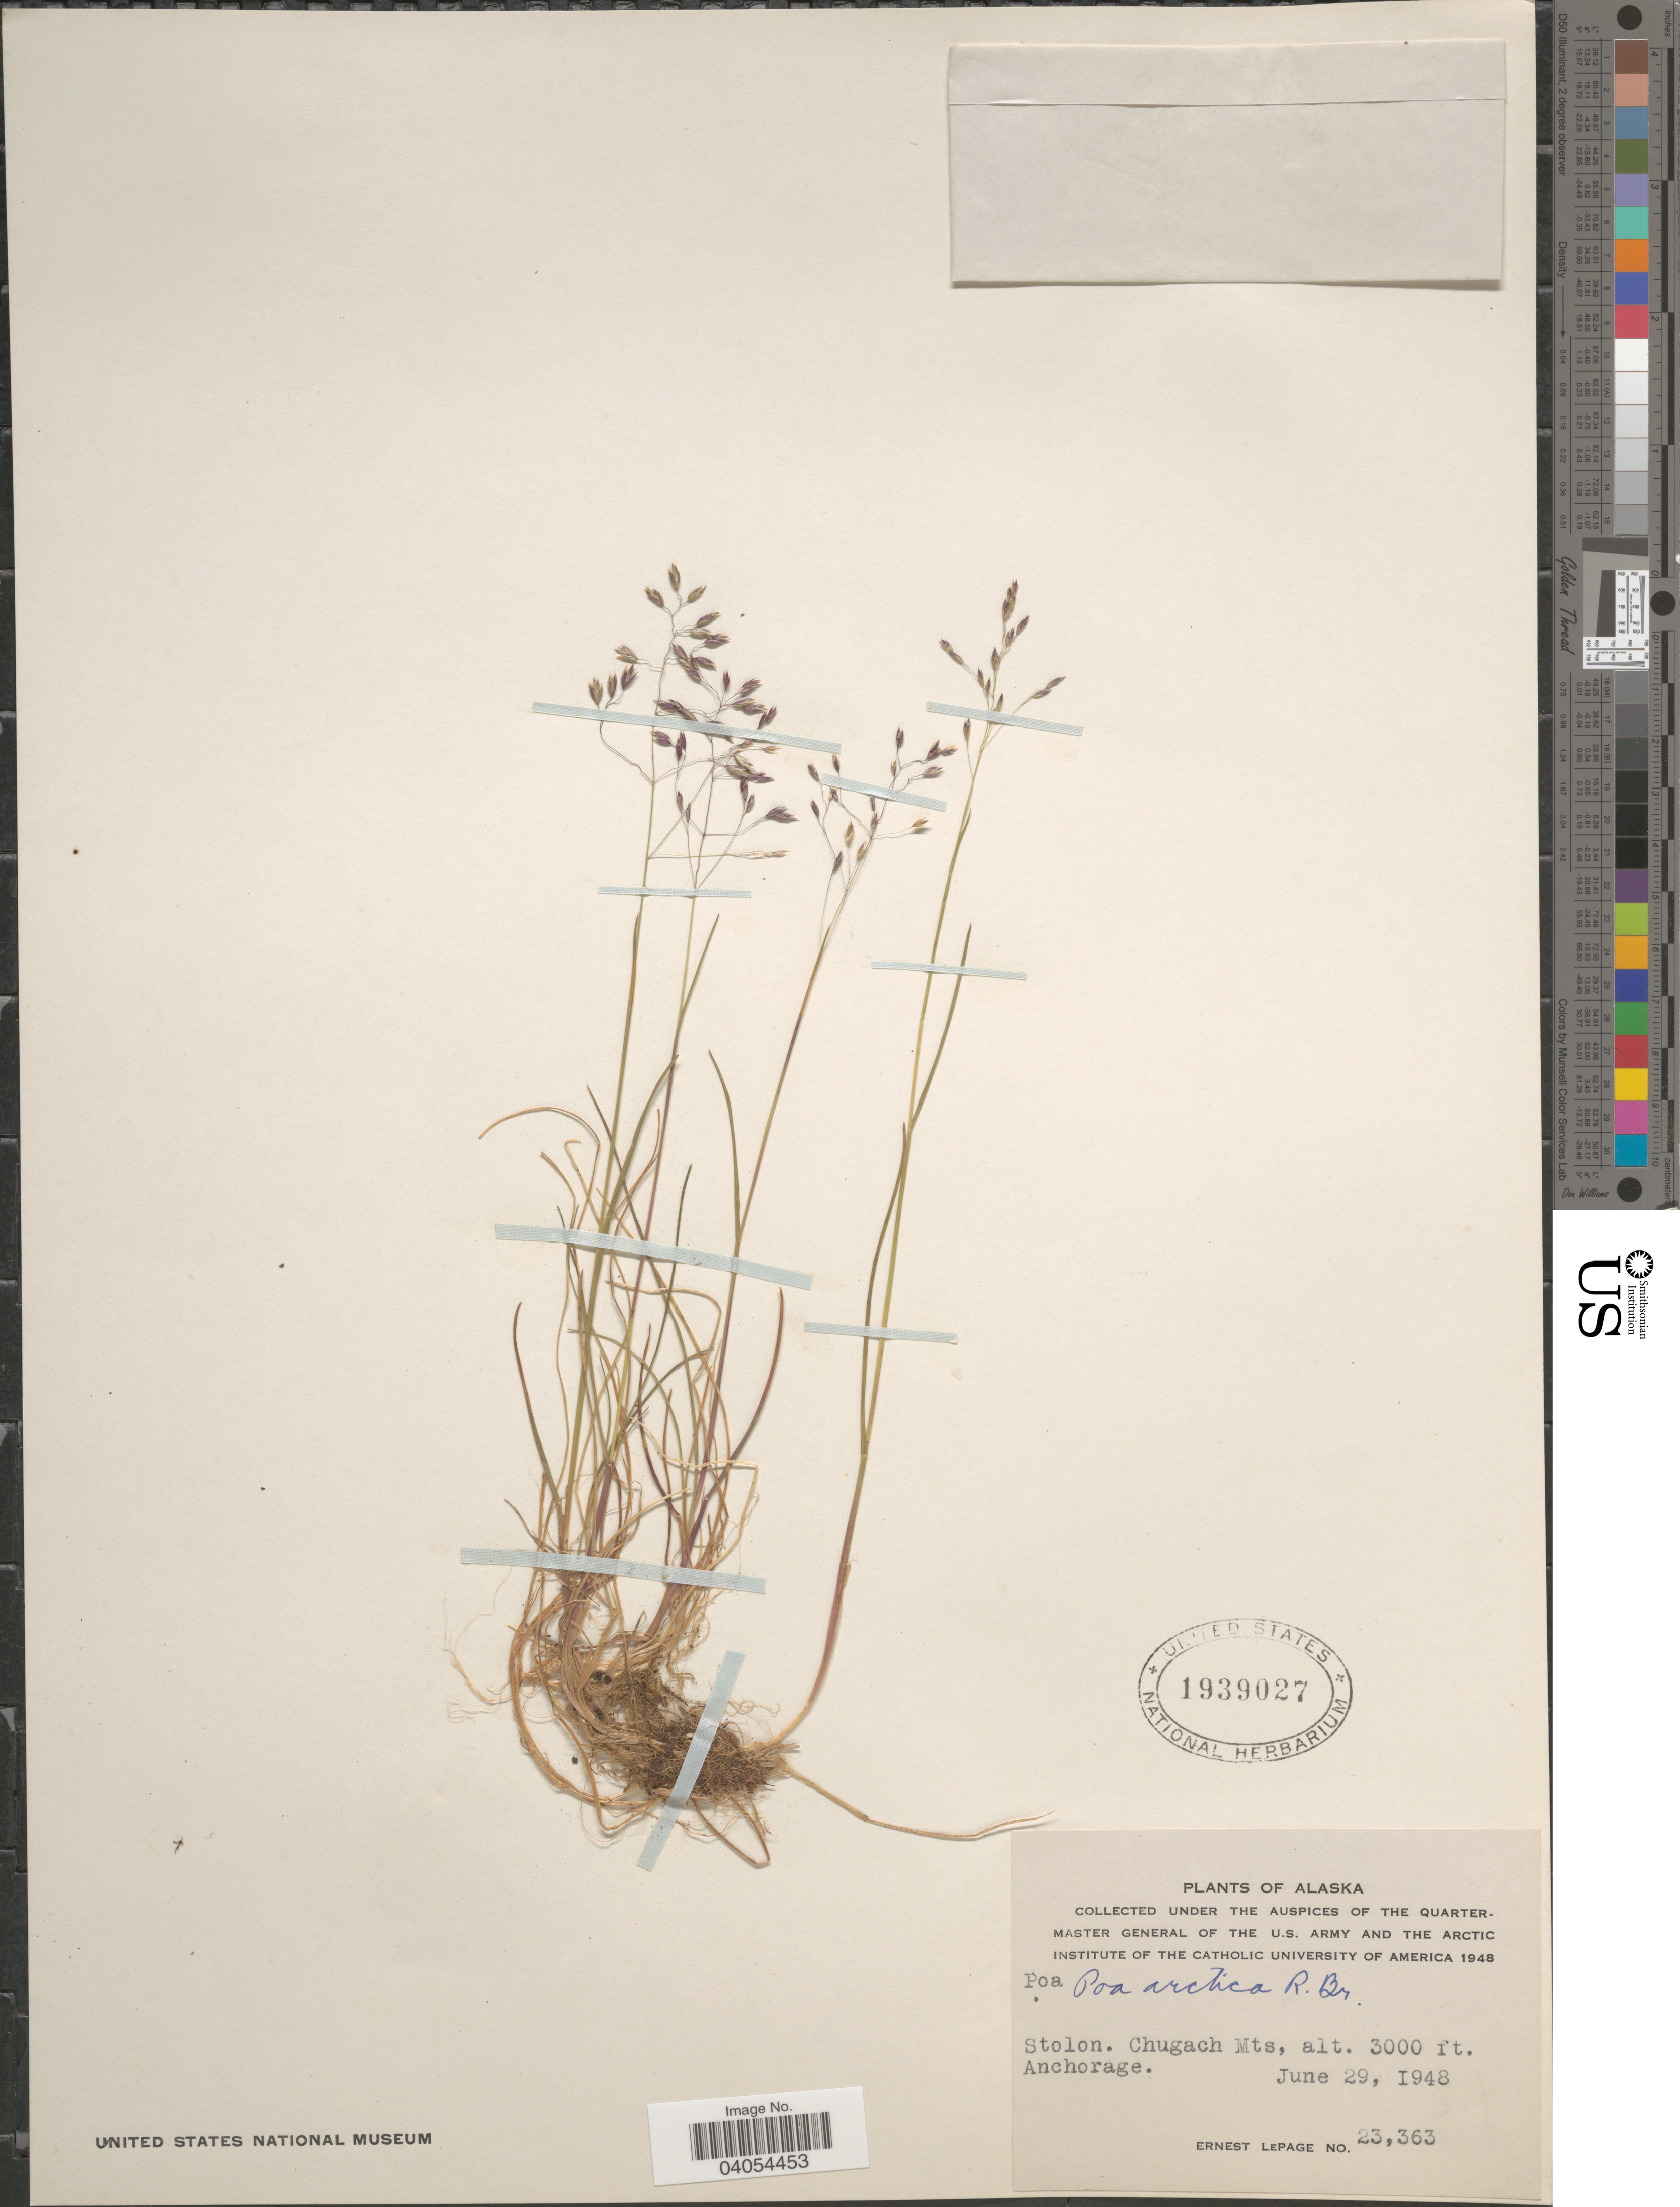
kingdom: Plantae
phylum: Tracheophyta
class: Liliopsida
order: Poales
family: Poaceae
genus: Poa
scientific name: Poa arctica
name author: R. Br.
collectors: E. Lepage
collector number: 23363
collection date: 1948-06-29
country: United States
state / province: Alaska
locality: Stolon. Chugach Mts., Anchorage.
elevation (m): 914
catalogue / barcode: US 1939027